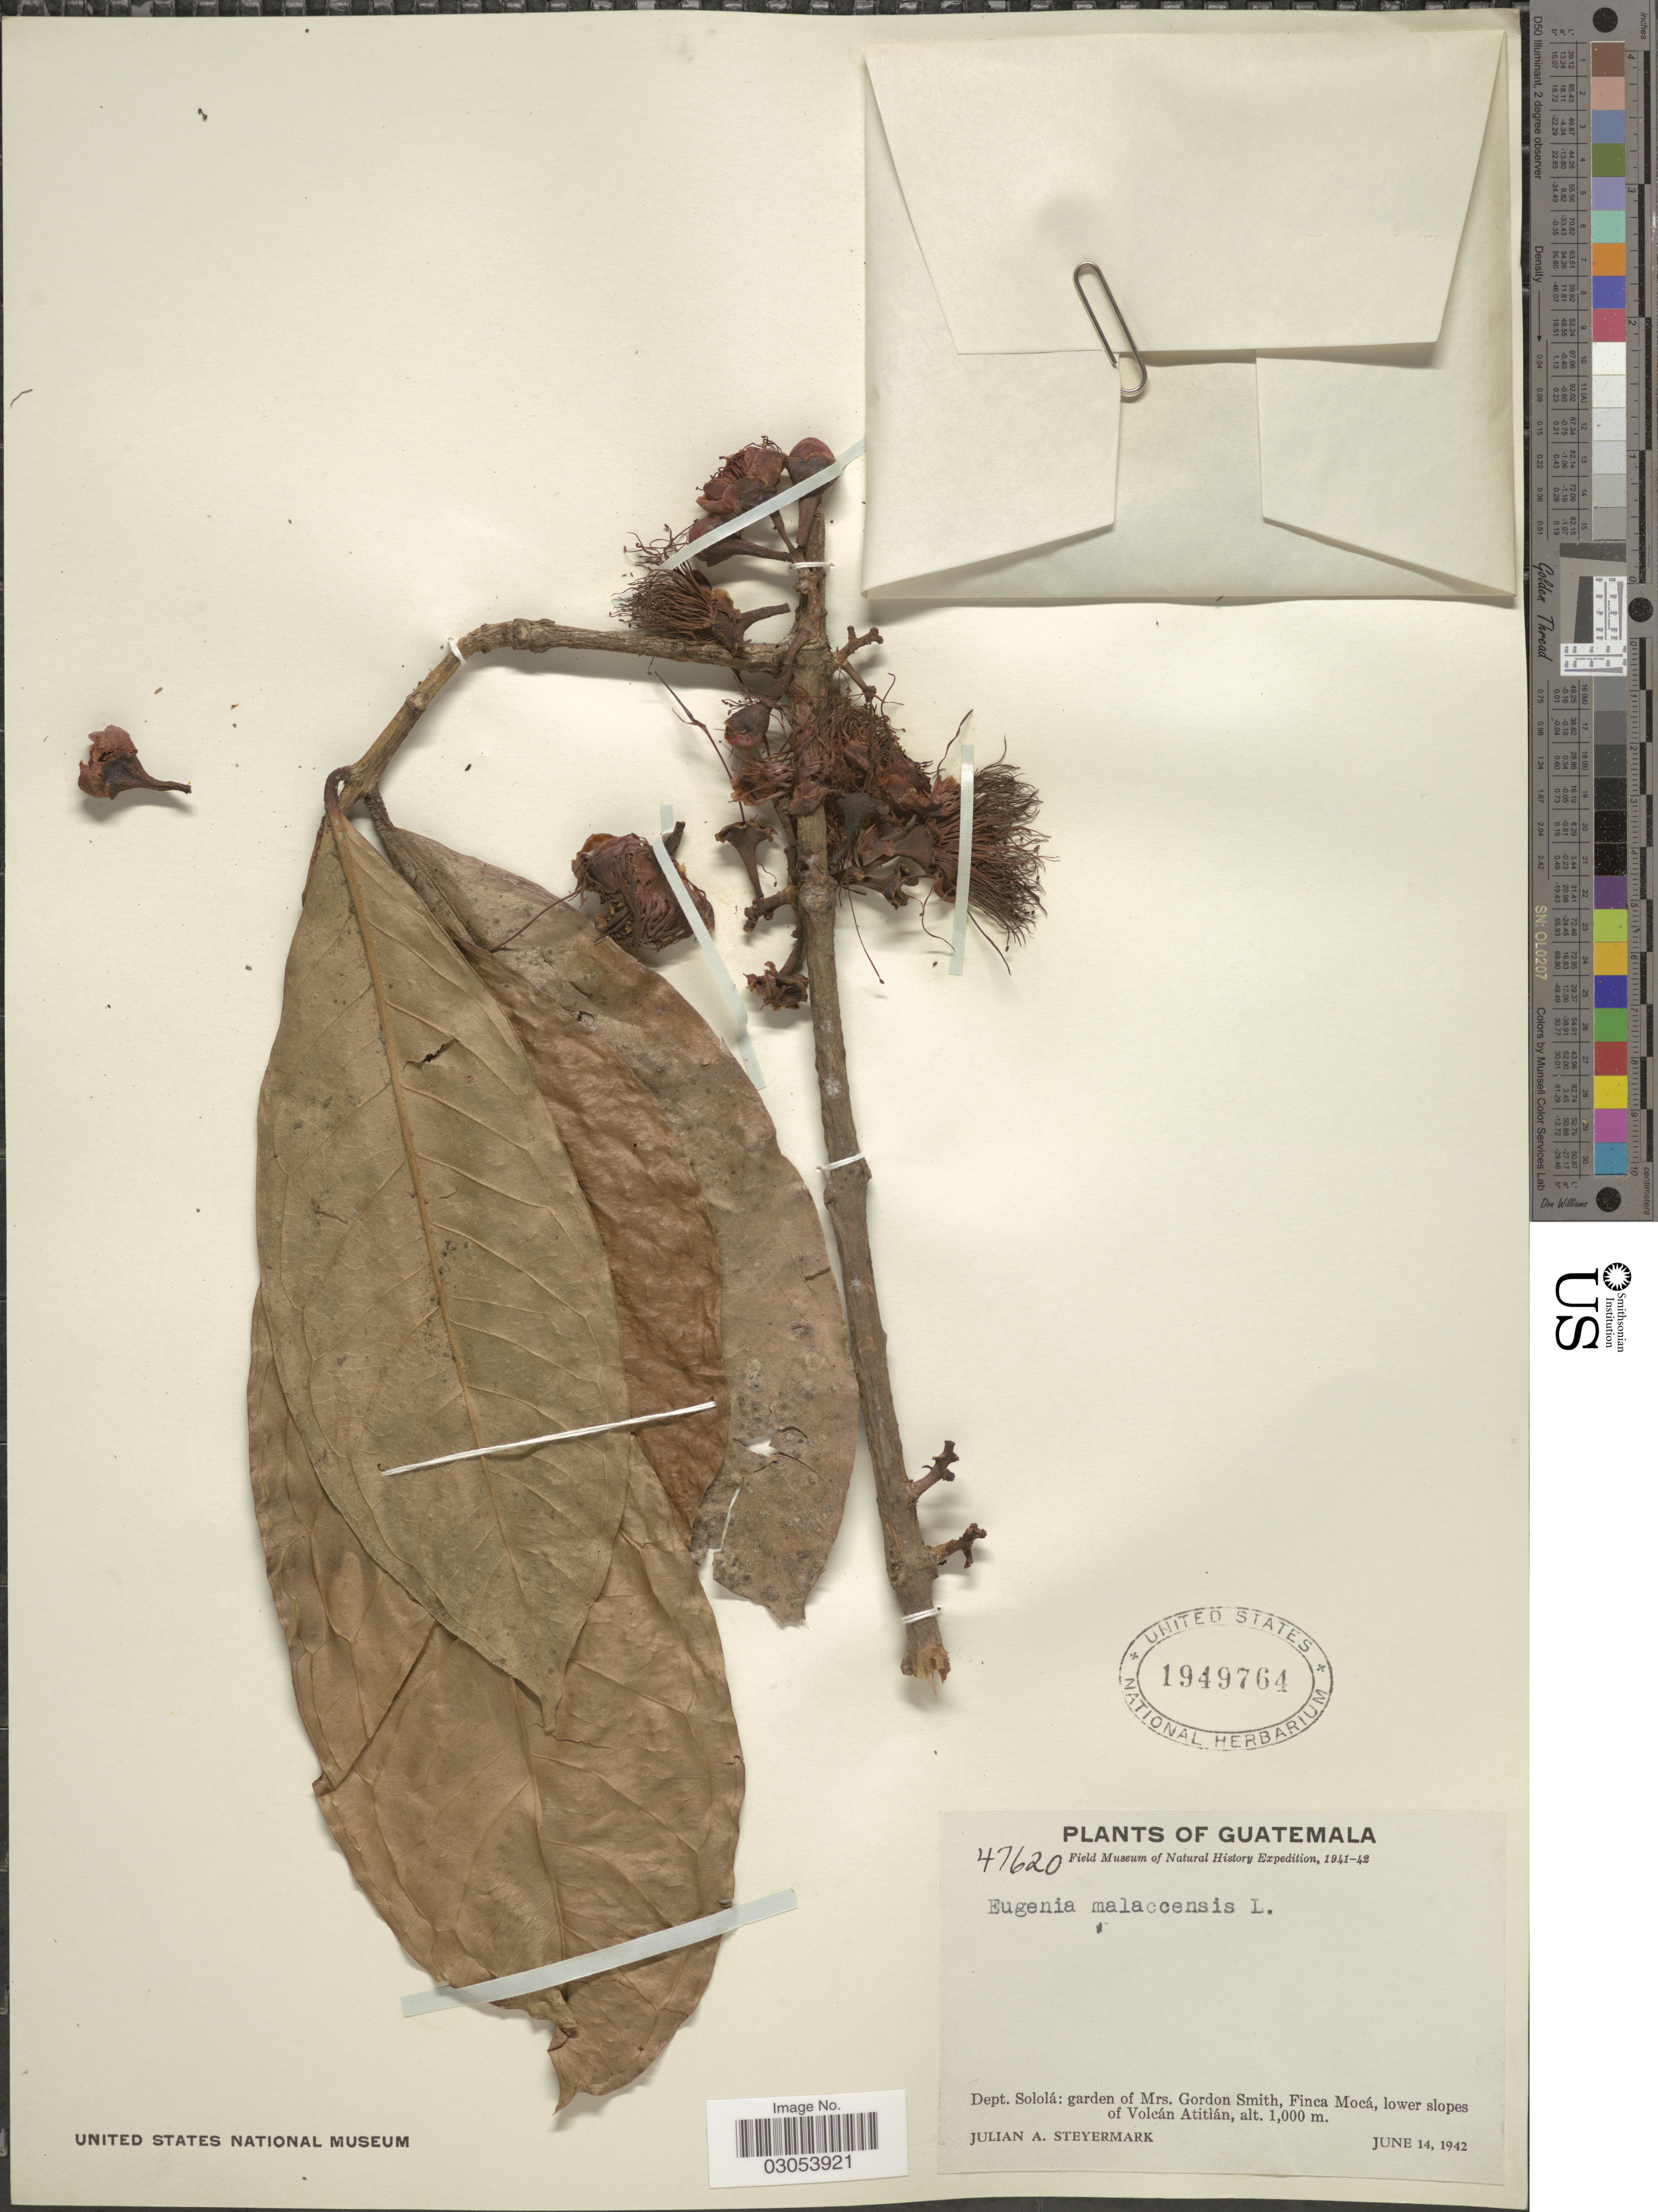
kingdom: Plantae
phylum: Tracheophyta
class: Magnoliopsida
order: Myrtales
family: Myrtaceae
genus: Eugenia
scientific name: Eugenia malaccensis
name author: L.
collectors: J. Steyermark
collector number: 47620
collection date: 1942-06-14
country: Guatemala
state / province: Sololá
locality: Dept. Sololá: garden of Mrs. Gordon Smith, Finca Mocá, lower slopes of Volcán Atitlán.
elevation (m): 1000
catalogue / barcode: US 1949764